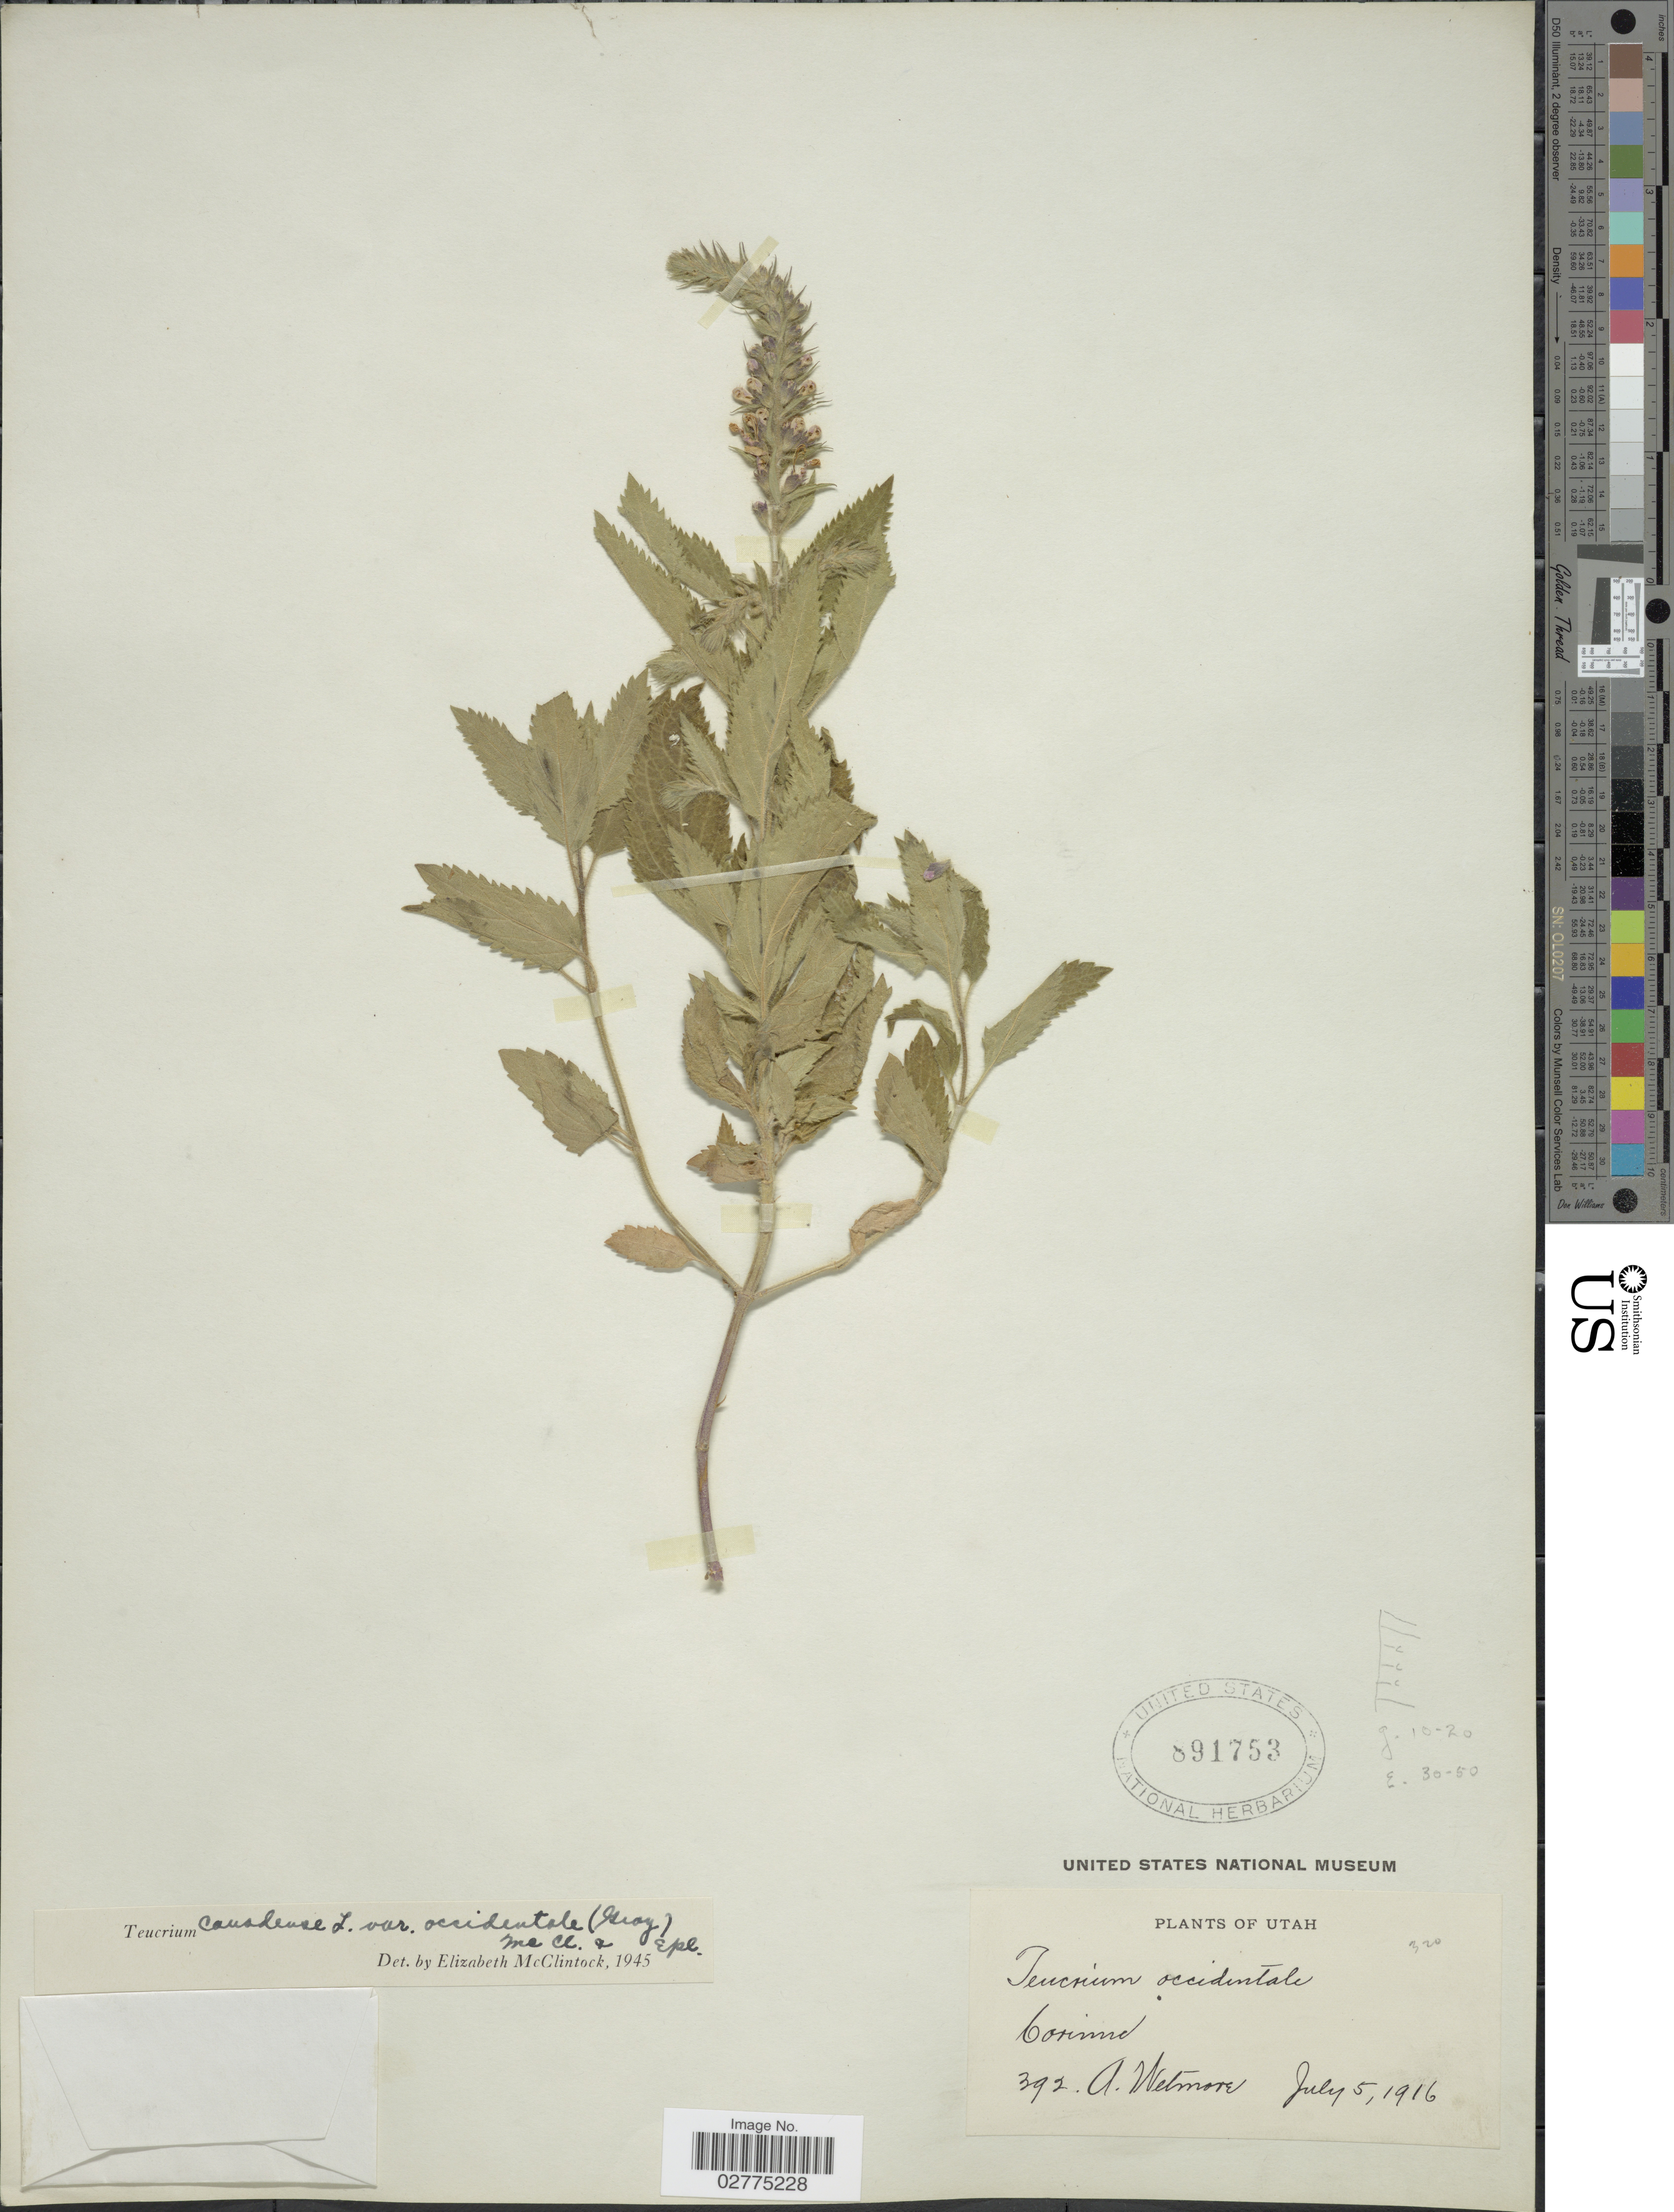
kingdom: Plantae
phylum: Tracheophyta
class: Magnoliopsida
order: Lamiales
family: Lamiaceae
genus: Teucrium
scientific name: Teucrium canadense var. occidentale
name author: (A. Gray) E. M. McClint. & Epling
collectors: A. Wetmore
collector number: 392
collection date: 1916-07-05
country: United States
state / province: Utah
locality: Corinne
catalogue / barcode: US 891753